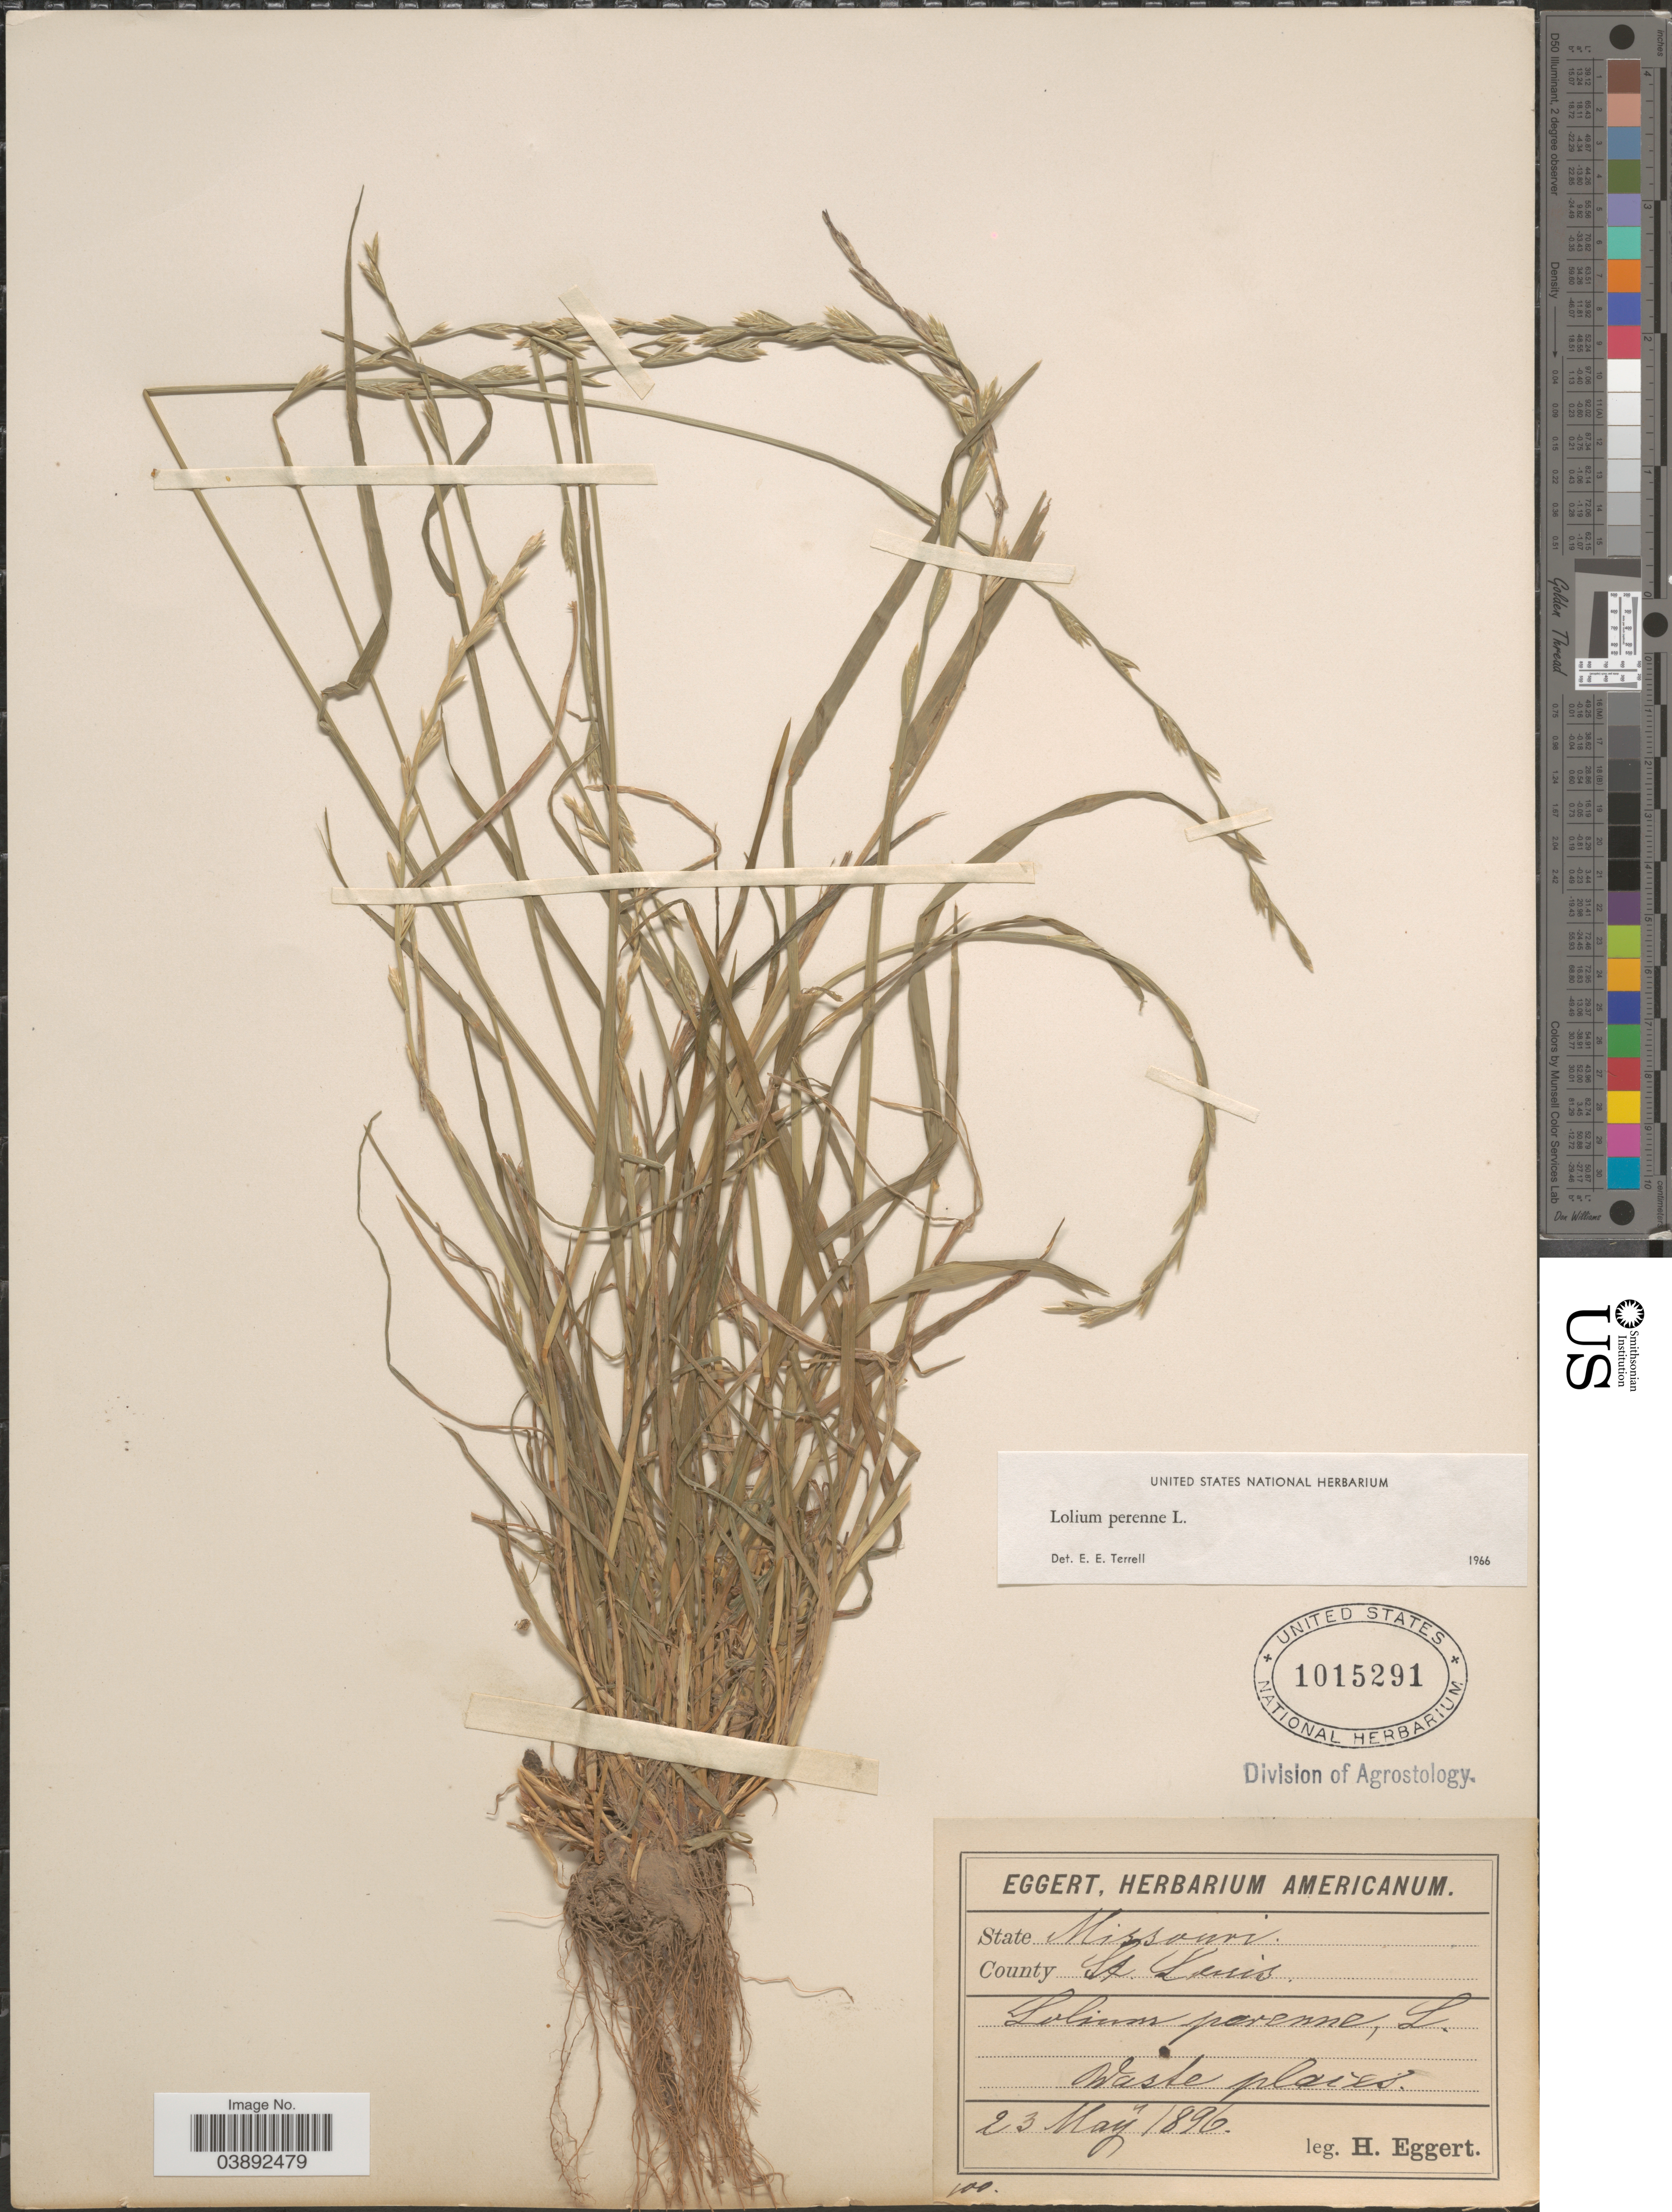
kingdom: Plantae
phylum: Tracheophyta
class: Liliopsida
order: Poales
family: Poaceae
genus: Lolium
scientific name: Lolium perenne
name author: L.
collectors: H. Eggert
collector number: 100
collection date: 1896-05-23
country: United States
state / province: Missouri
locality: County St. Louis.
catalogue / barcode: US 1015291